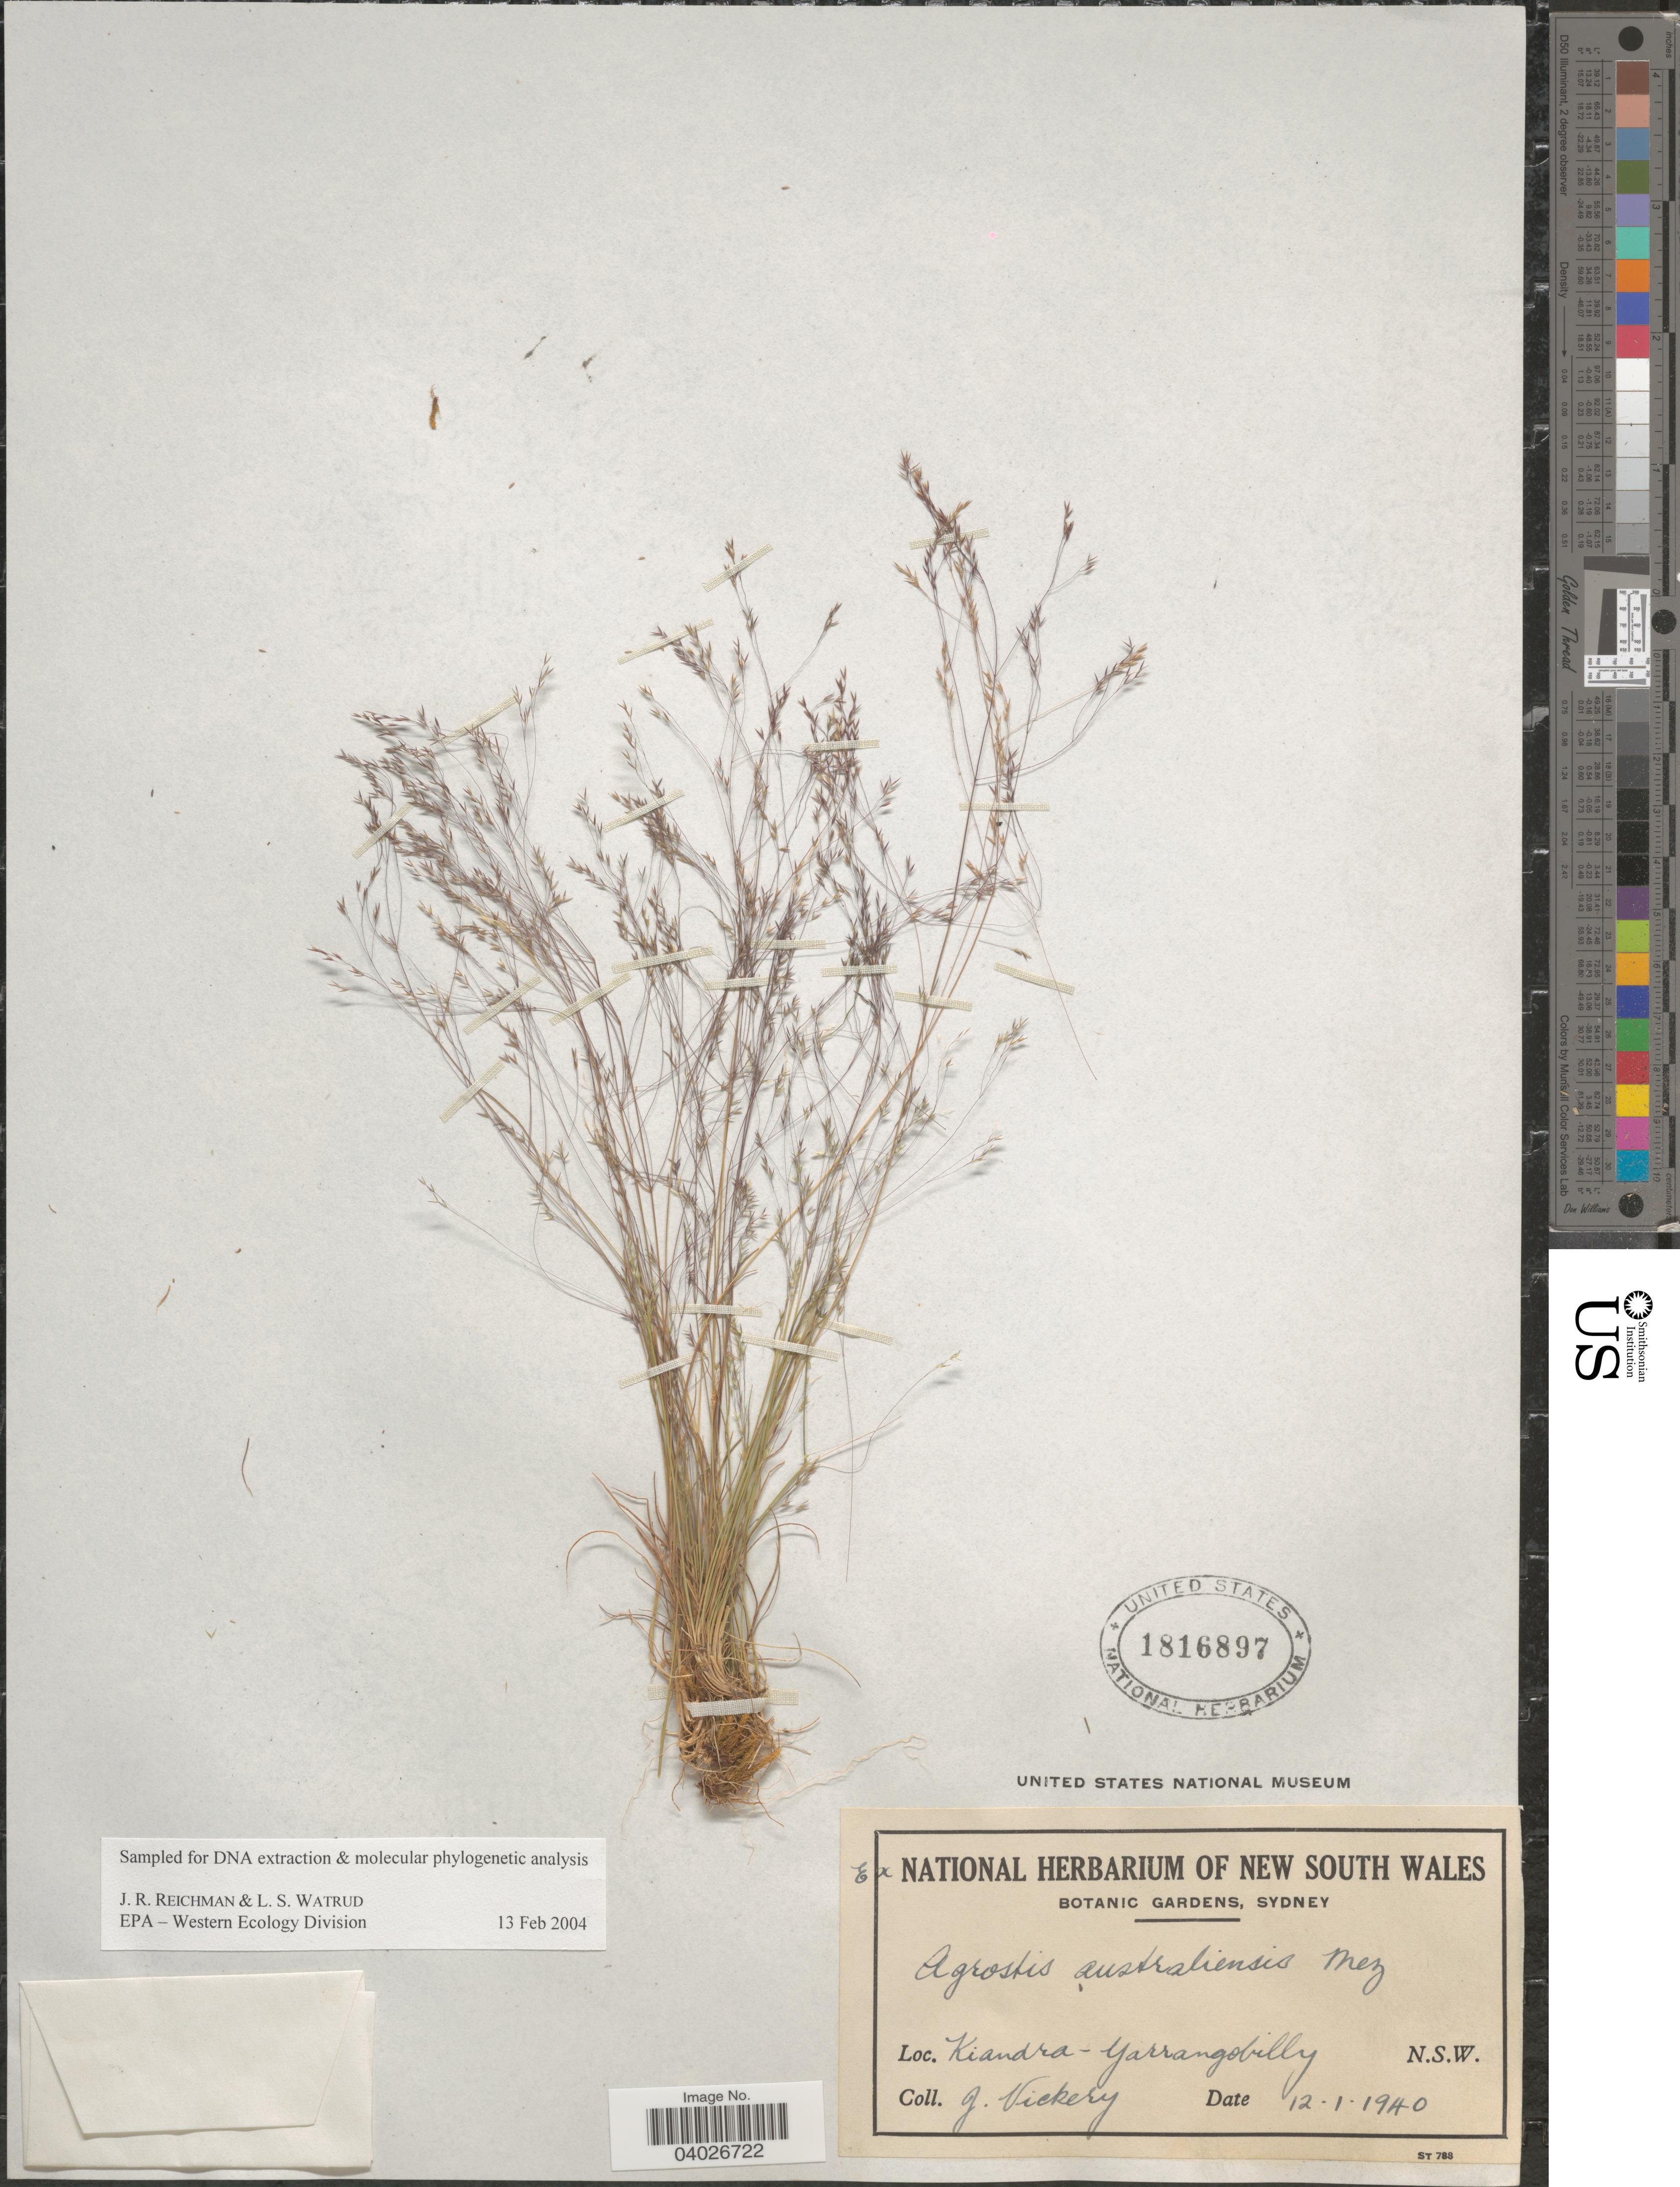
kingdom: Plantae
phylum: Tracheophyta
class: Liliopsida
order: Poales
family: Poaceae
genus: Agrostis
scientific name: Agrostis australiensis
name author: Mez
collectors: J. Vickery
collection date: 1940-01-12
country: Australia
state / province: New South Wales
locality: Kiandra - Yarrangobilly.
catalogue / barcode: US 1816897